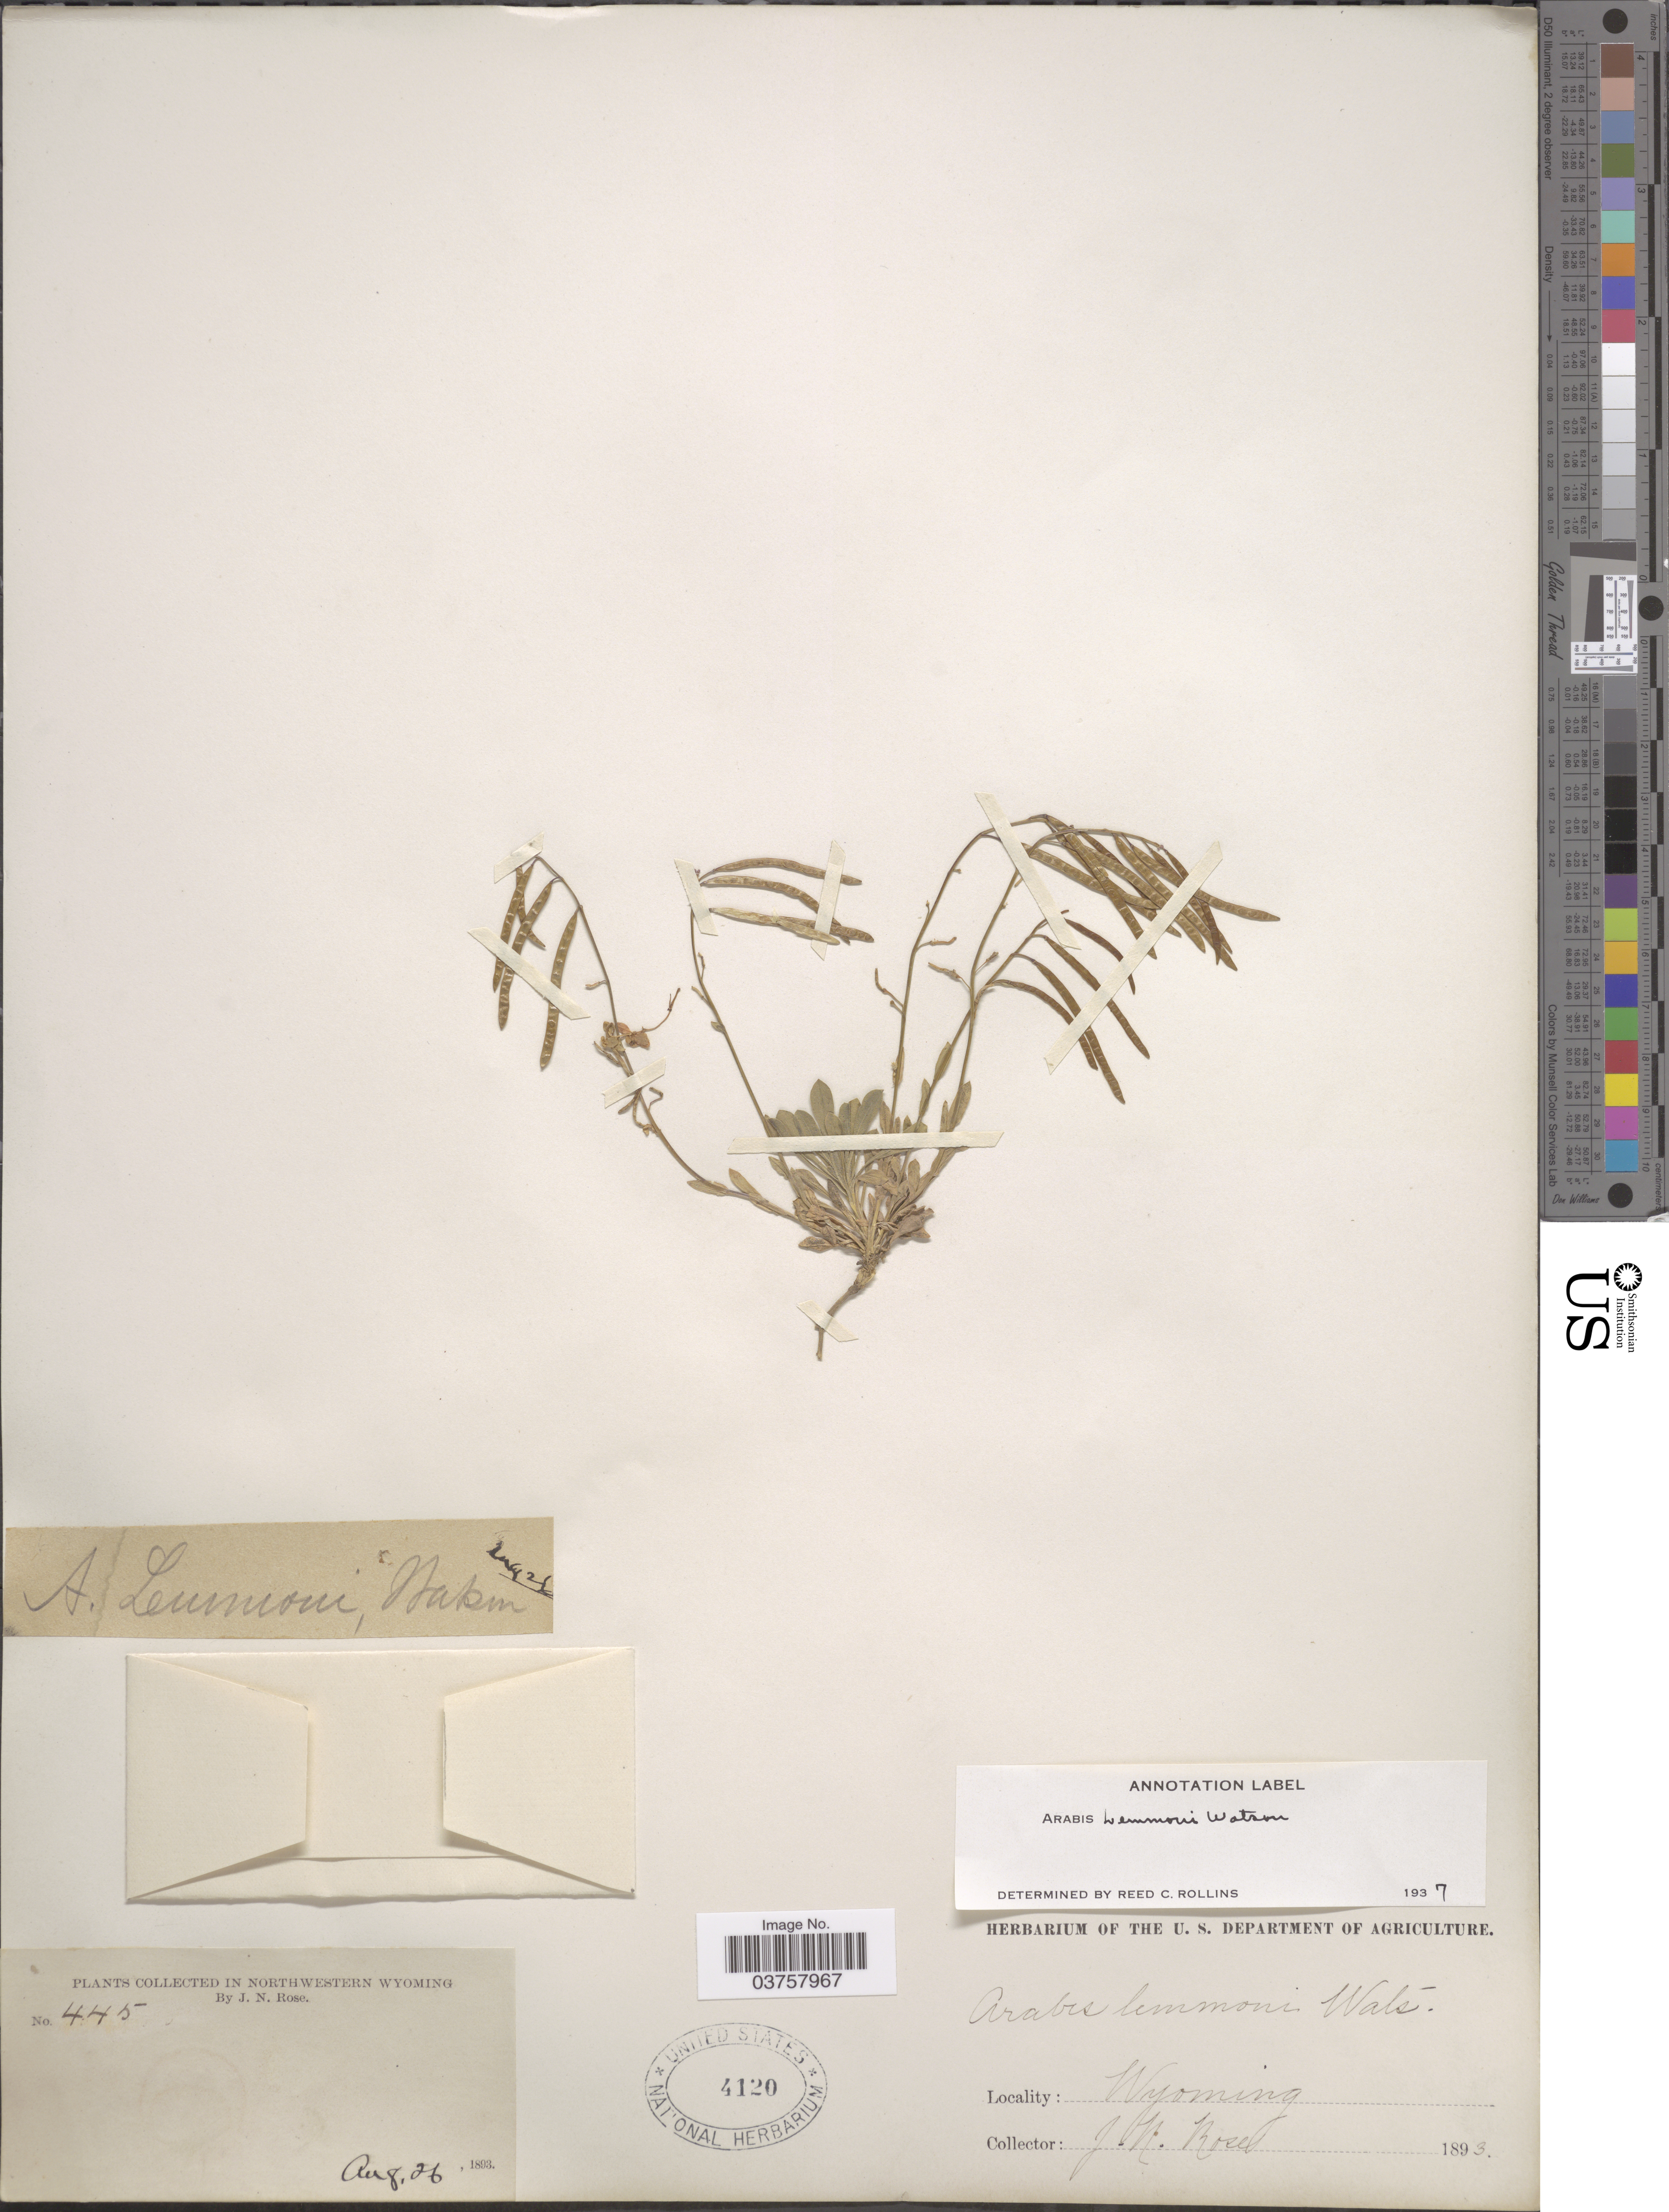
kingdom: Plantae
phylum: Tracheophyta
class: Magnoliopsida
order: Brassicales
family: Brassicaceae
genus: Arabis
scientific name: Arabis lemmonii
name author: S. Watson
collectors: J. N. Rose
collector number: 445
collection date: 1893-08-26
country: United States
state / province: Wyoming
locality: Northwestern Wyoming.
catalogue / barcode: US 4120